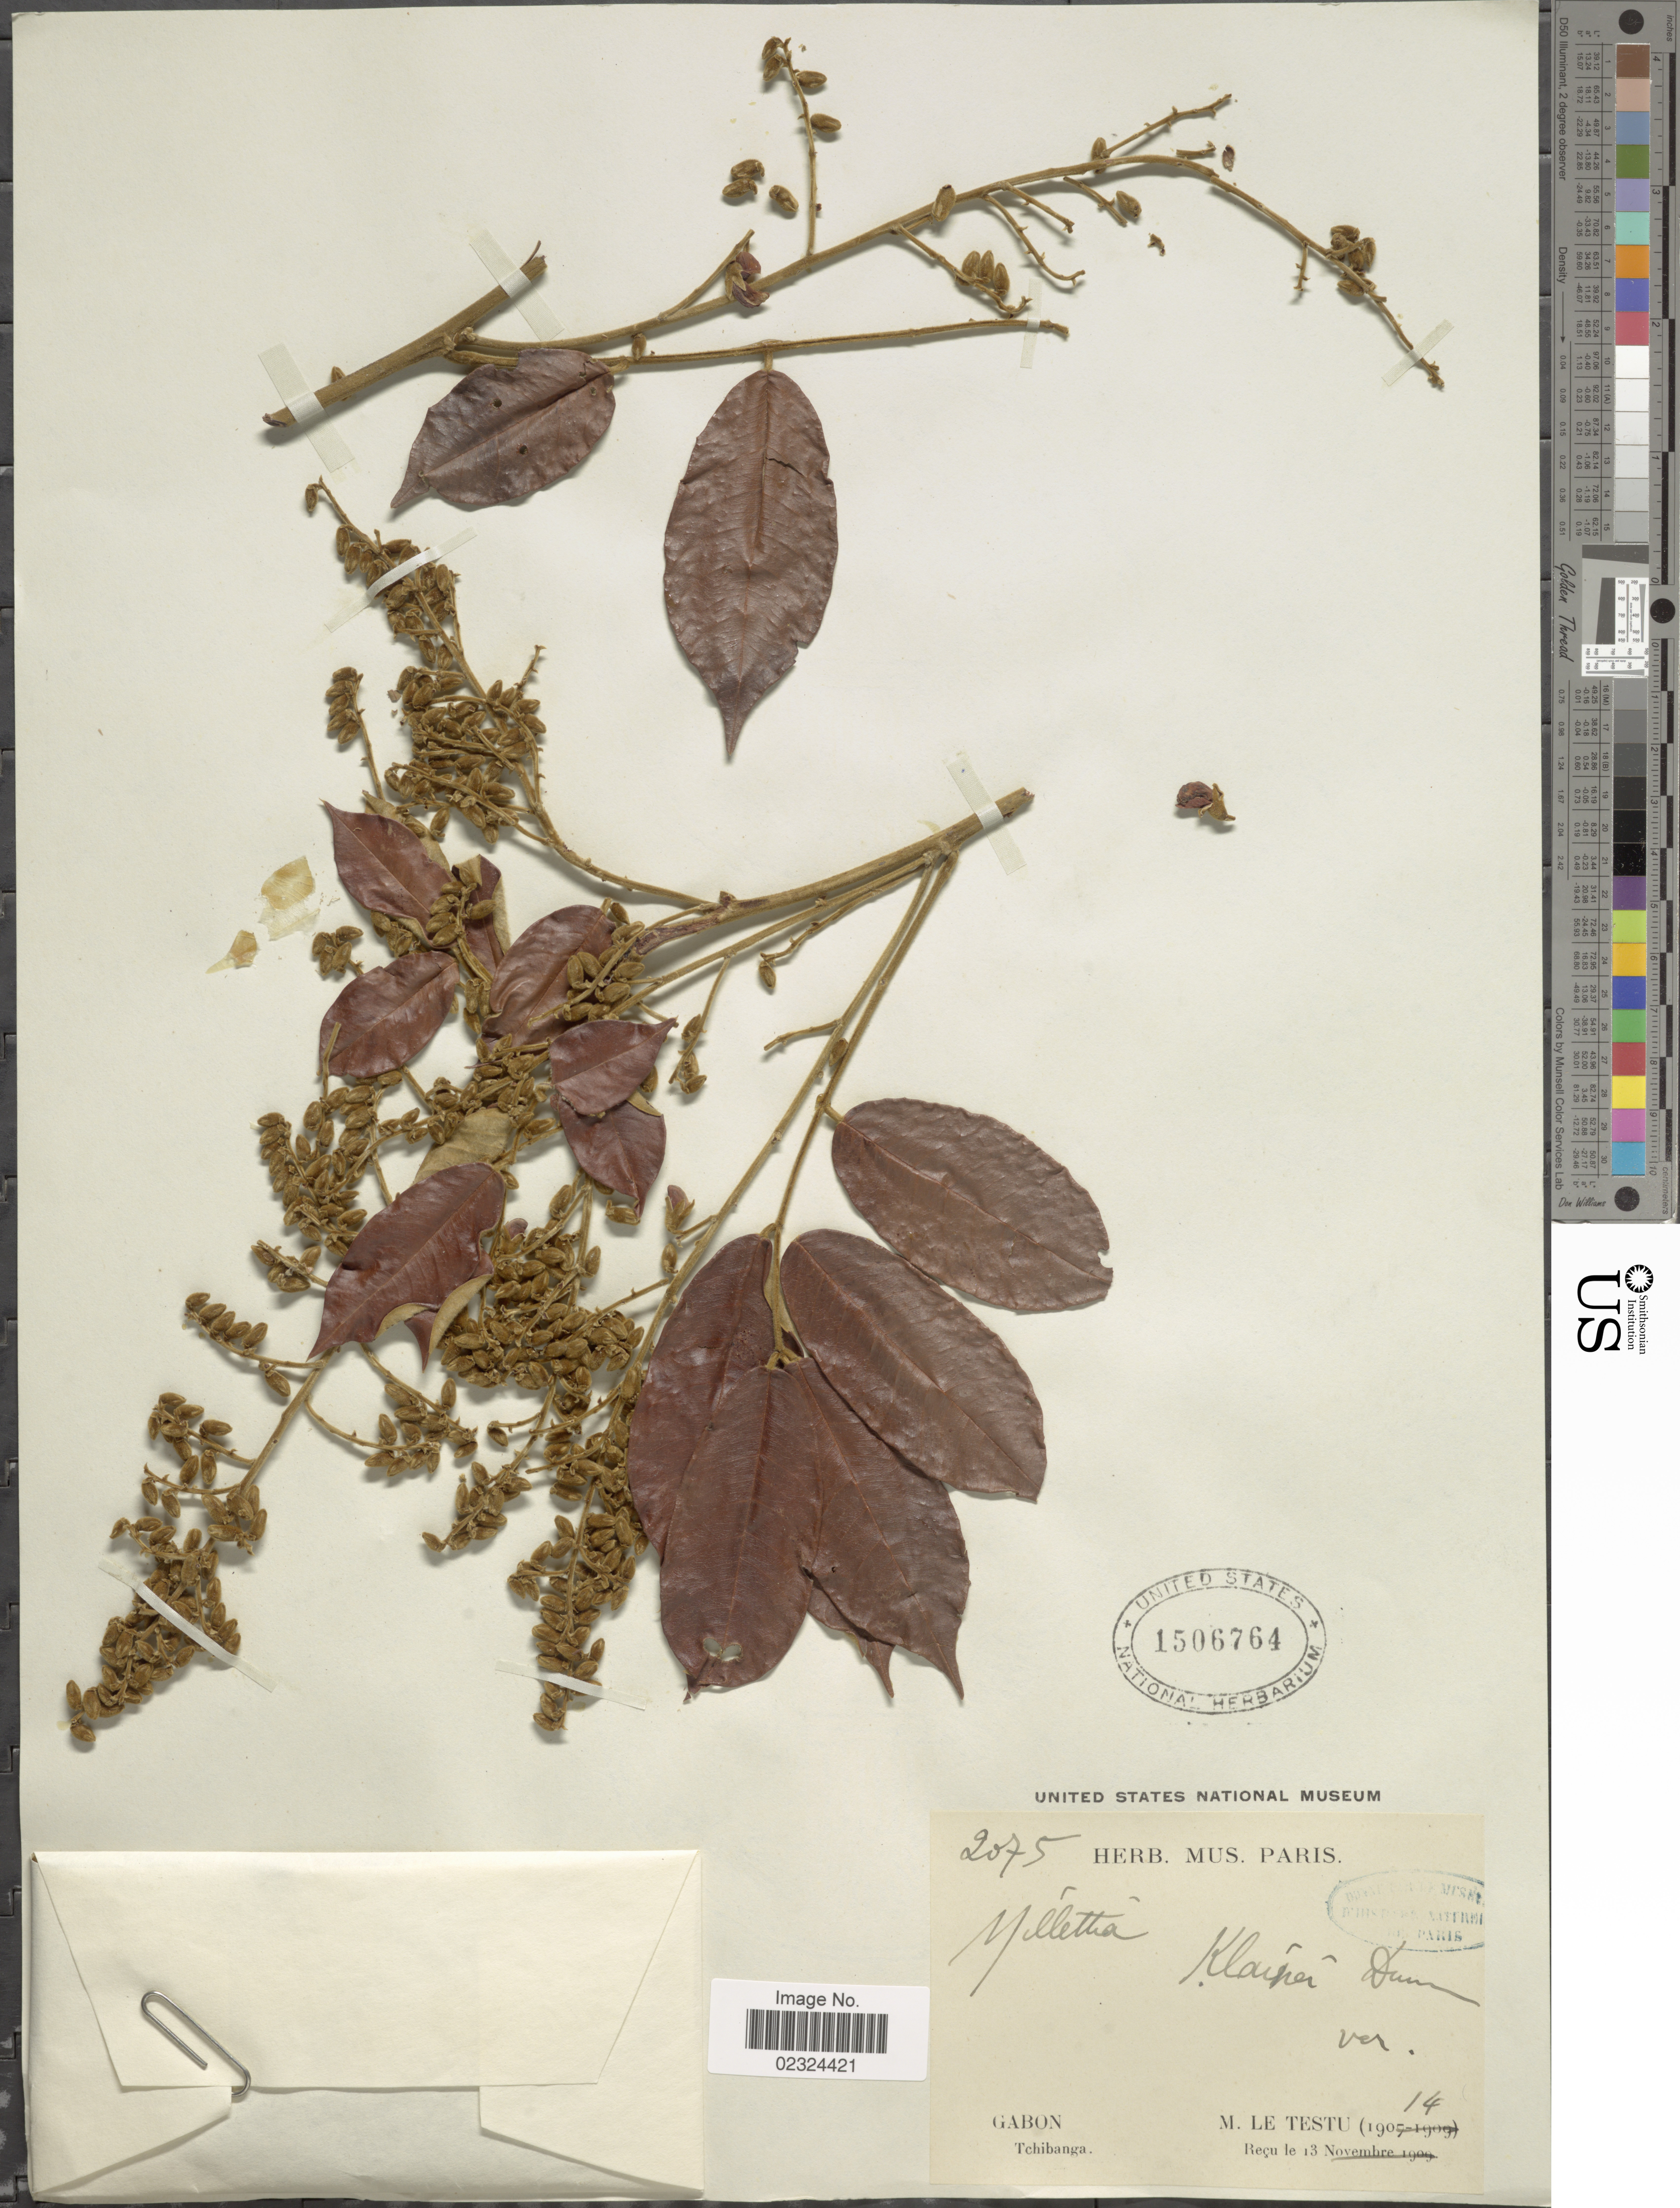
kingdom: Plantae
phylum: Tracheophyta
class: Magnoliopsida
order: Fabales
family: Fabaceae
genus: Millettia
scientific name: Millettia klainei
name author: Dunn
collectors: M. Le Testu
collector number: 2075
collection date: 1914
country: Gabon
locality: Tchibanga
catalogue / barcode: US 1506764